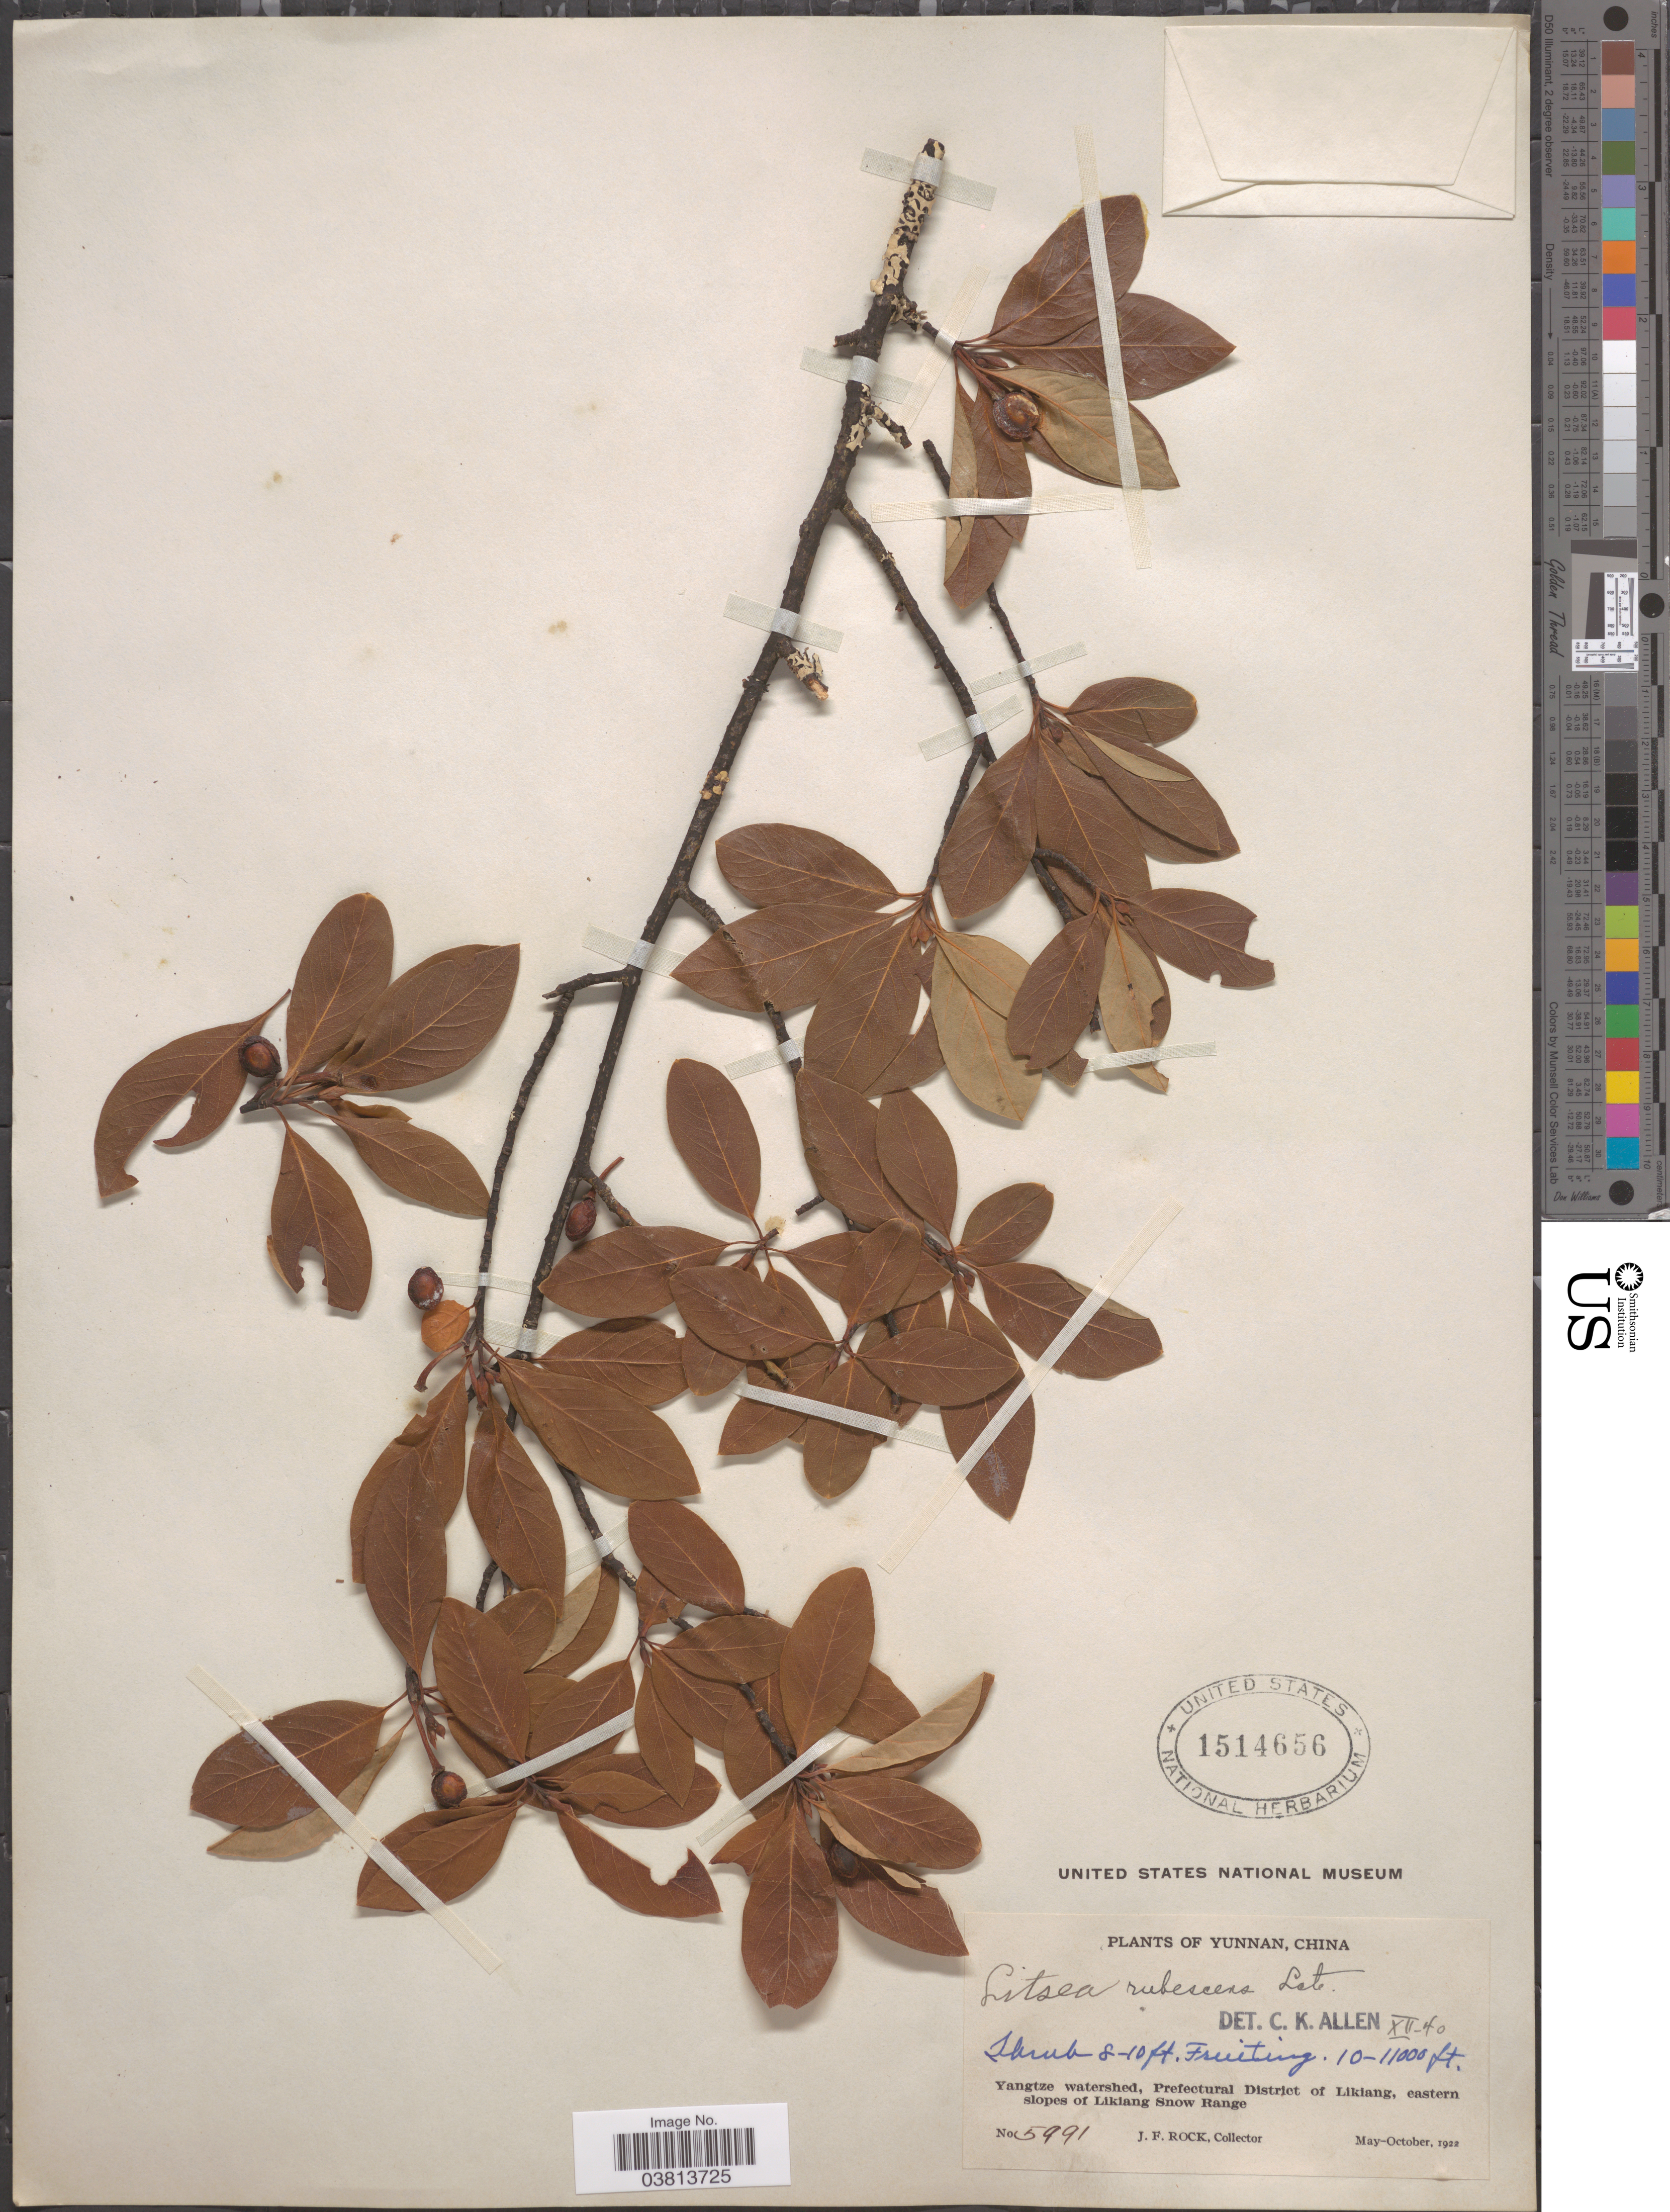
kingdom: Plantae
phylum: Tracheophyta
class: Magnoliopsida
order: Laurales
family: Lauraceae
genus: Litsea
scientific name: Litsea rubescens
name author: Lecomte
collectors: J. Rock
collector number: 5991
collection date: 1922-05/1922-10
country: China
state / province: Yunnan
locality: Yangtze watershed, Prefectural District of Likiang, eastern slopes of Likiang Snow Range.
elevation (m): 3048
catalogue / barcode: US 1514656